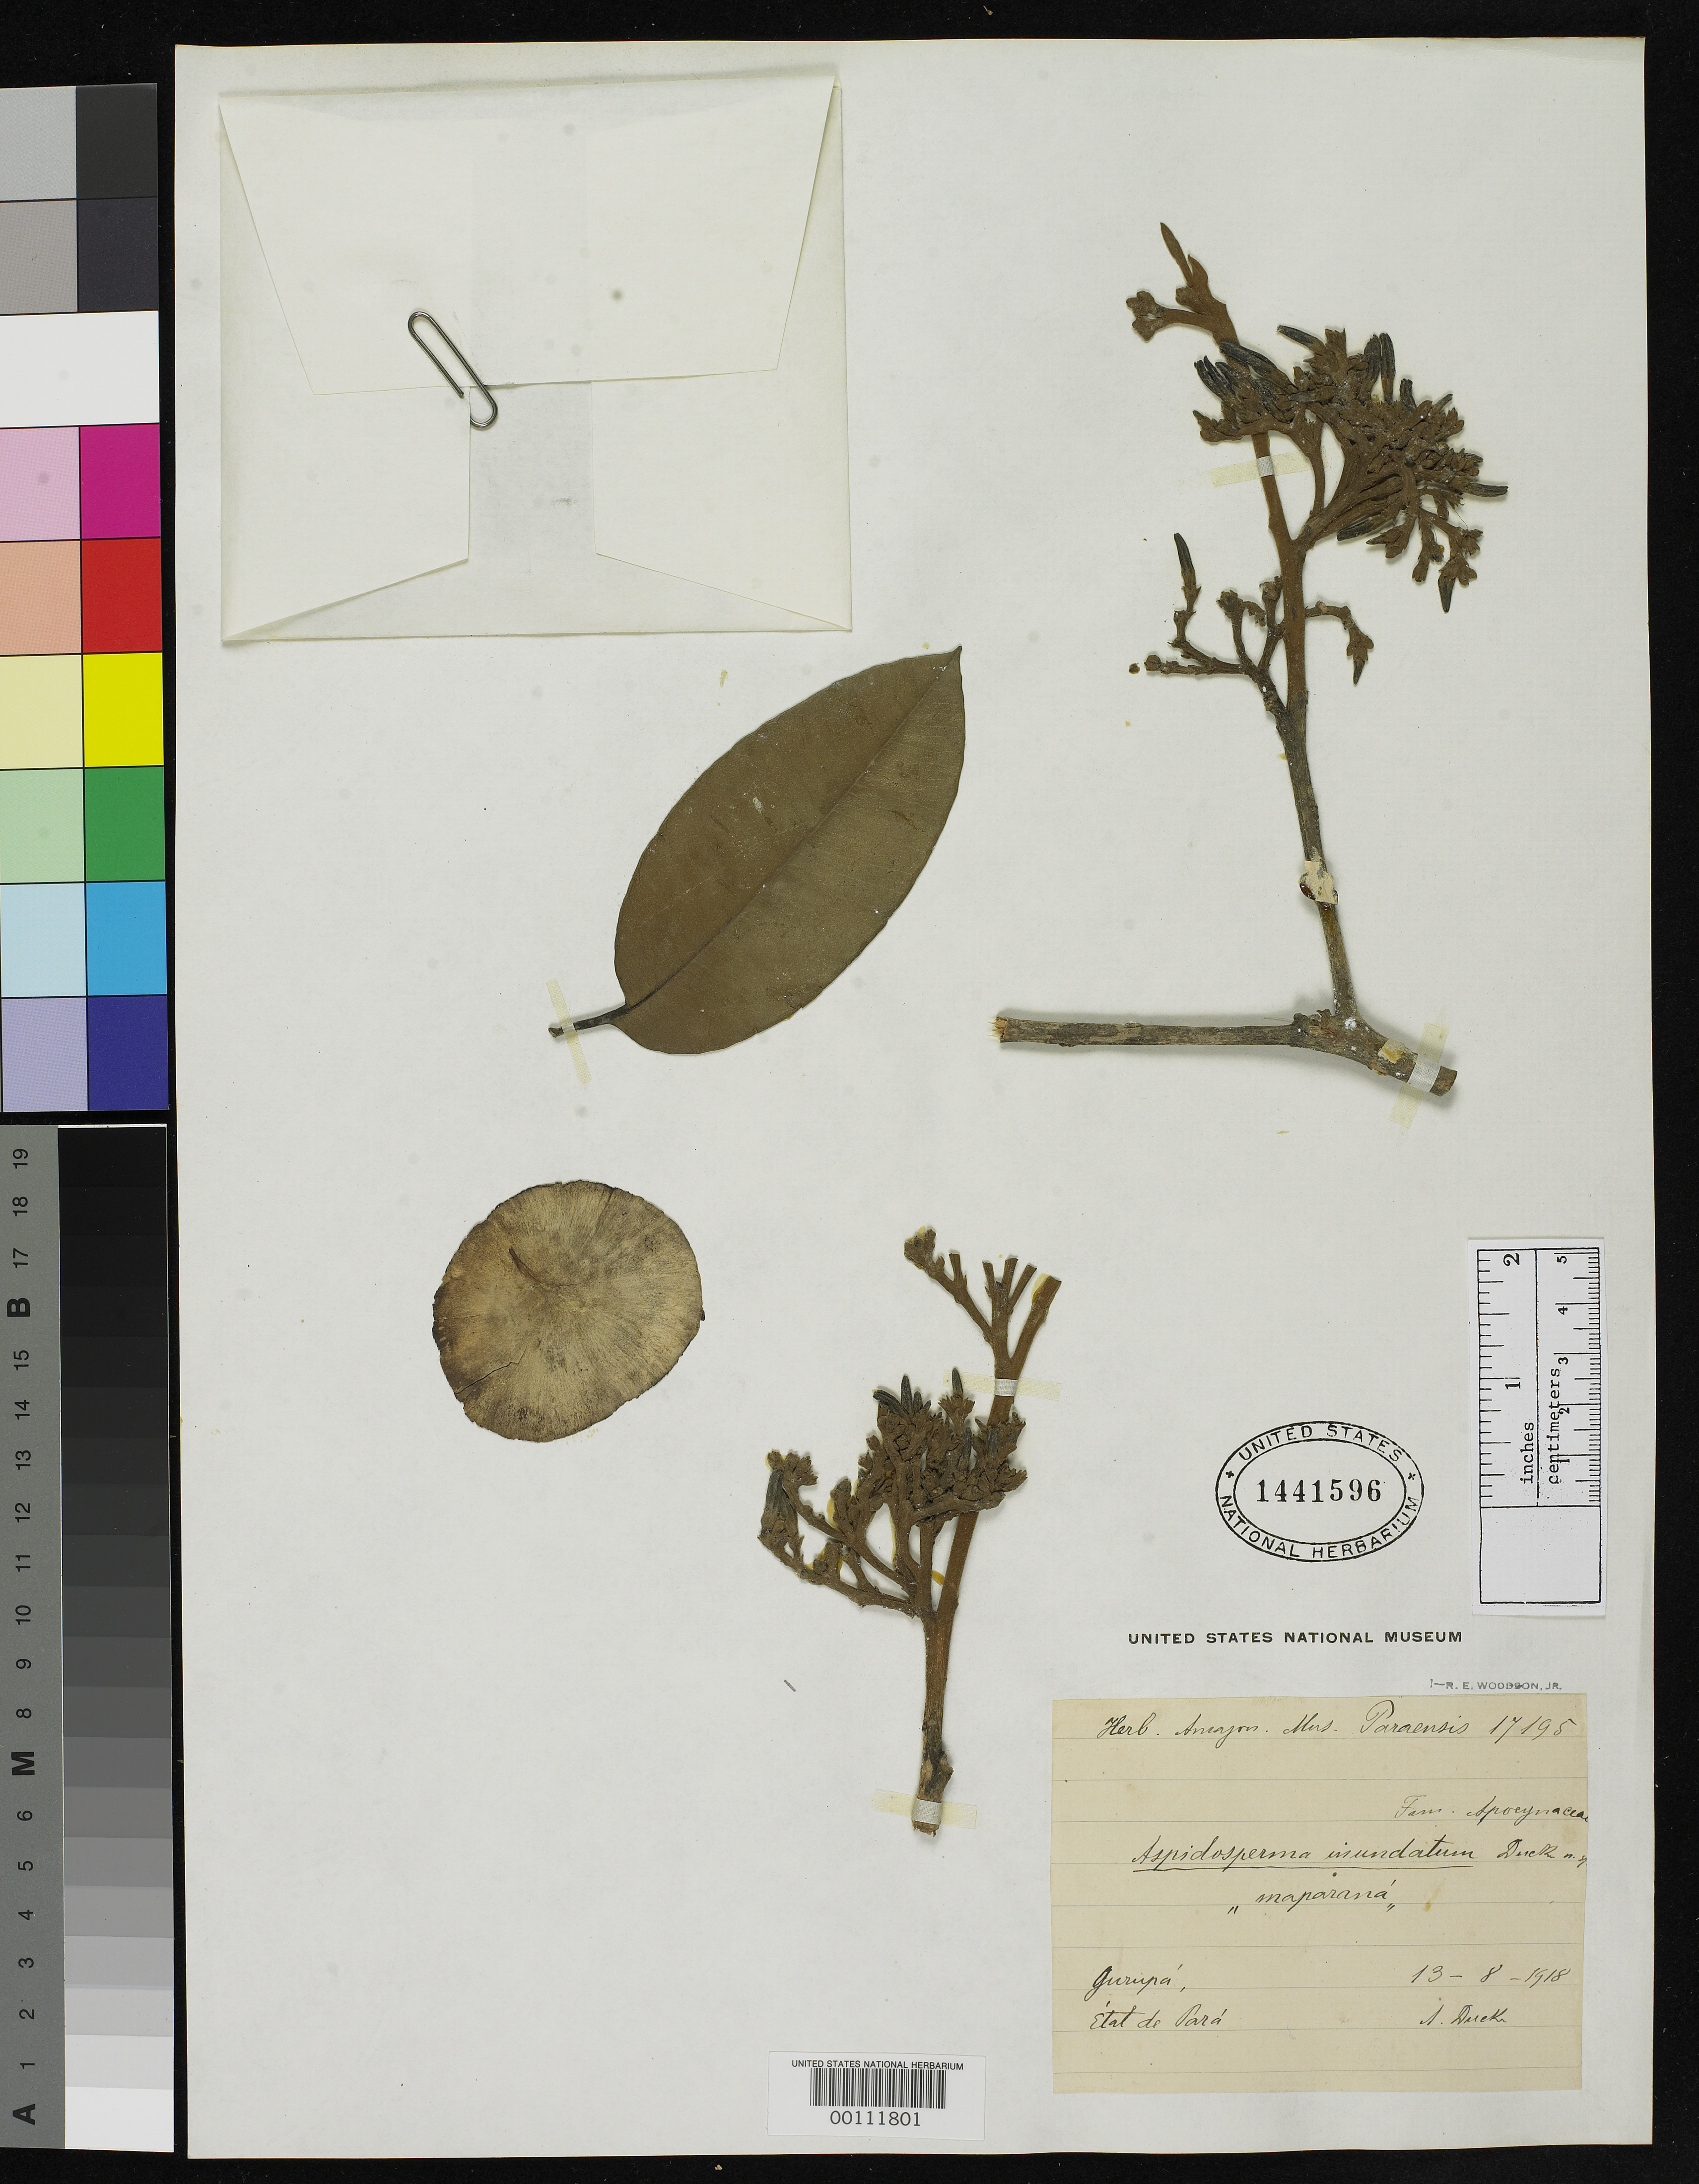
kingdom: Plantae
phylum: Tracheophyta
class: Magnoliopsida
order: Gentianales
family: Apocynaceae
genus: Aspidosperma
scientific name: Aspidosperma inundatum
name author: Ducke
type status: Isotype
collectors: A. Ducke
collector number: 17195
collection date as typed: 13 Aug 1918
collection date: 1918-08-13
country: Brazil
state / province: Pará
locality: Jurupa.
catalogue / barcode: US 1441596